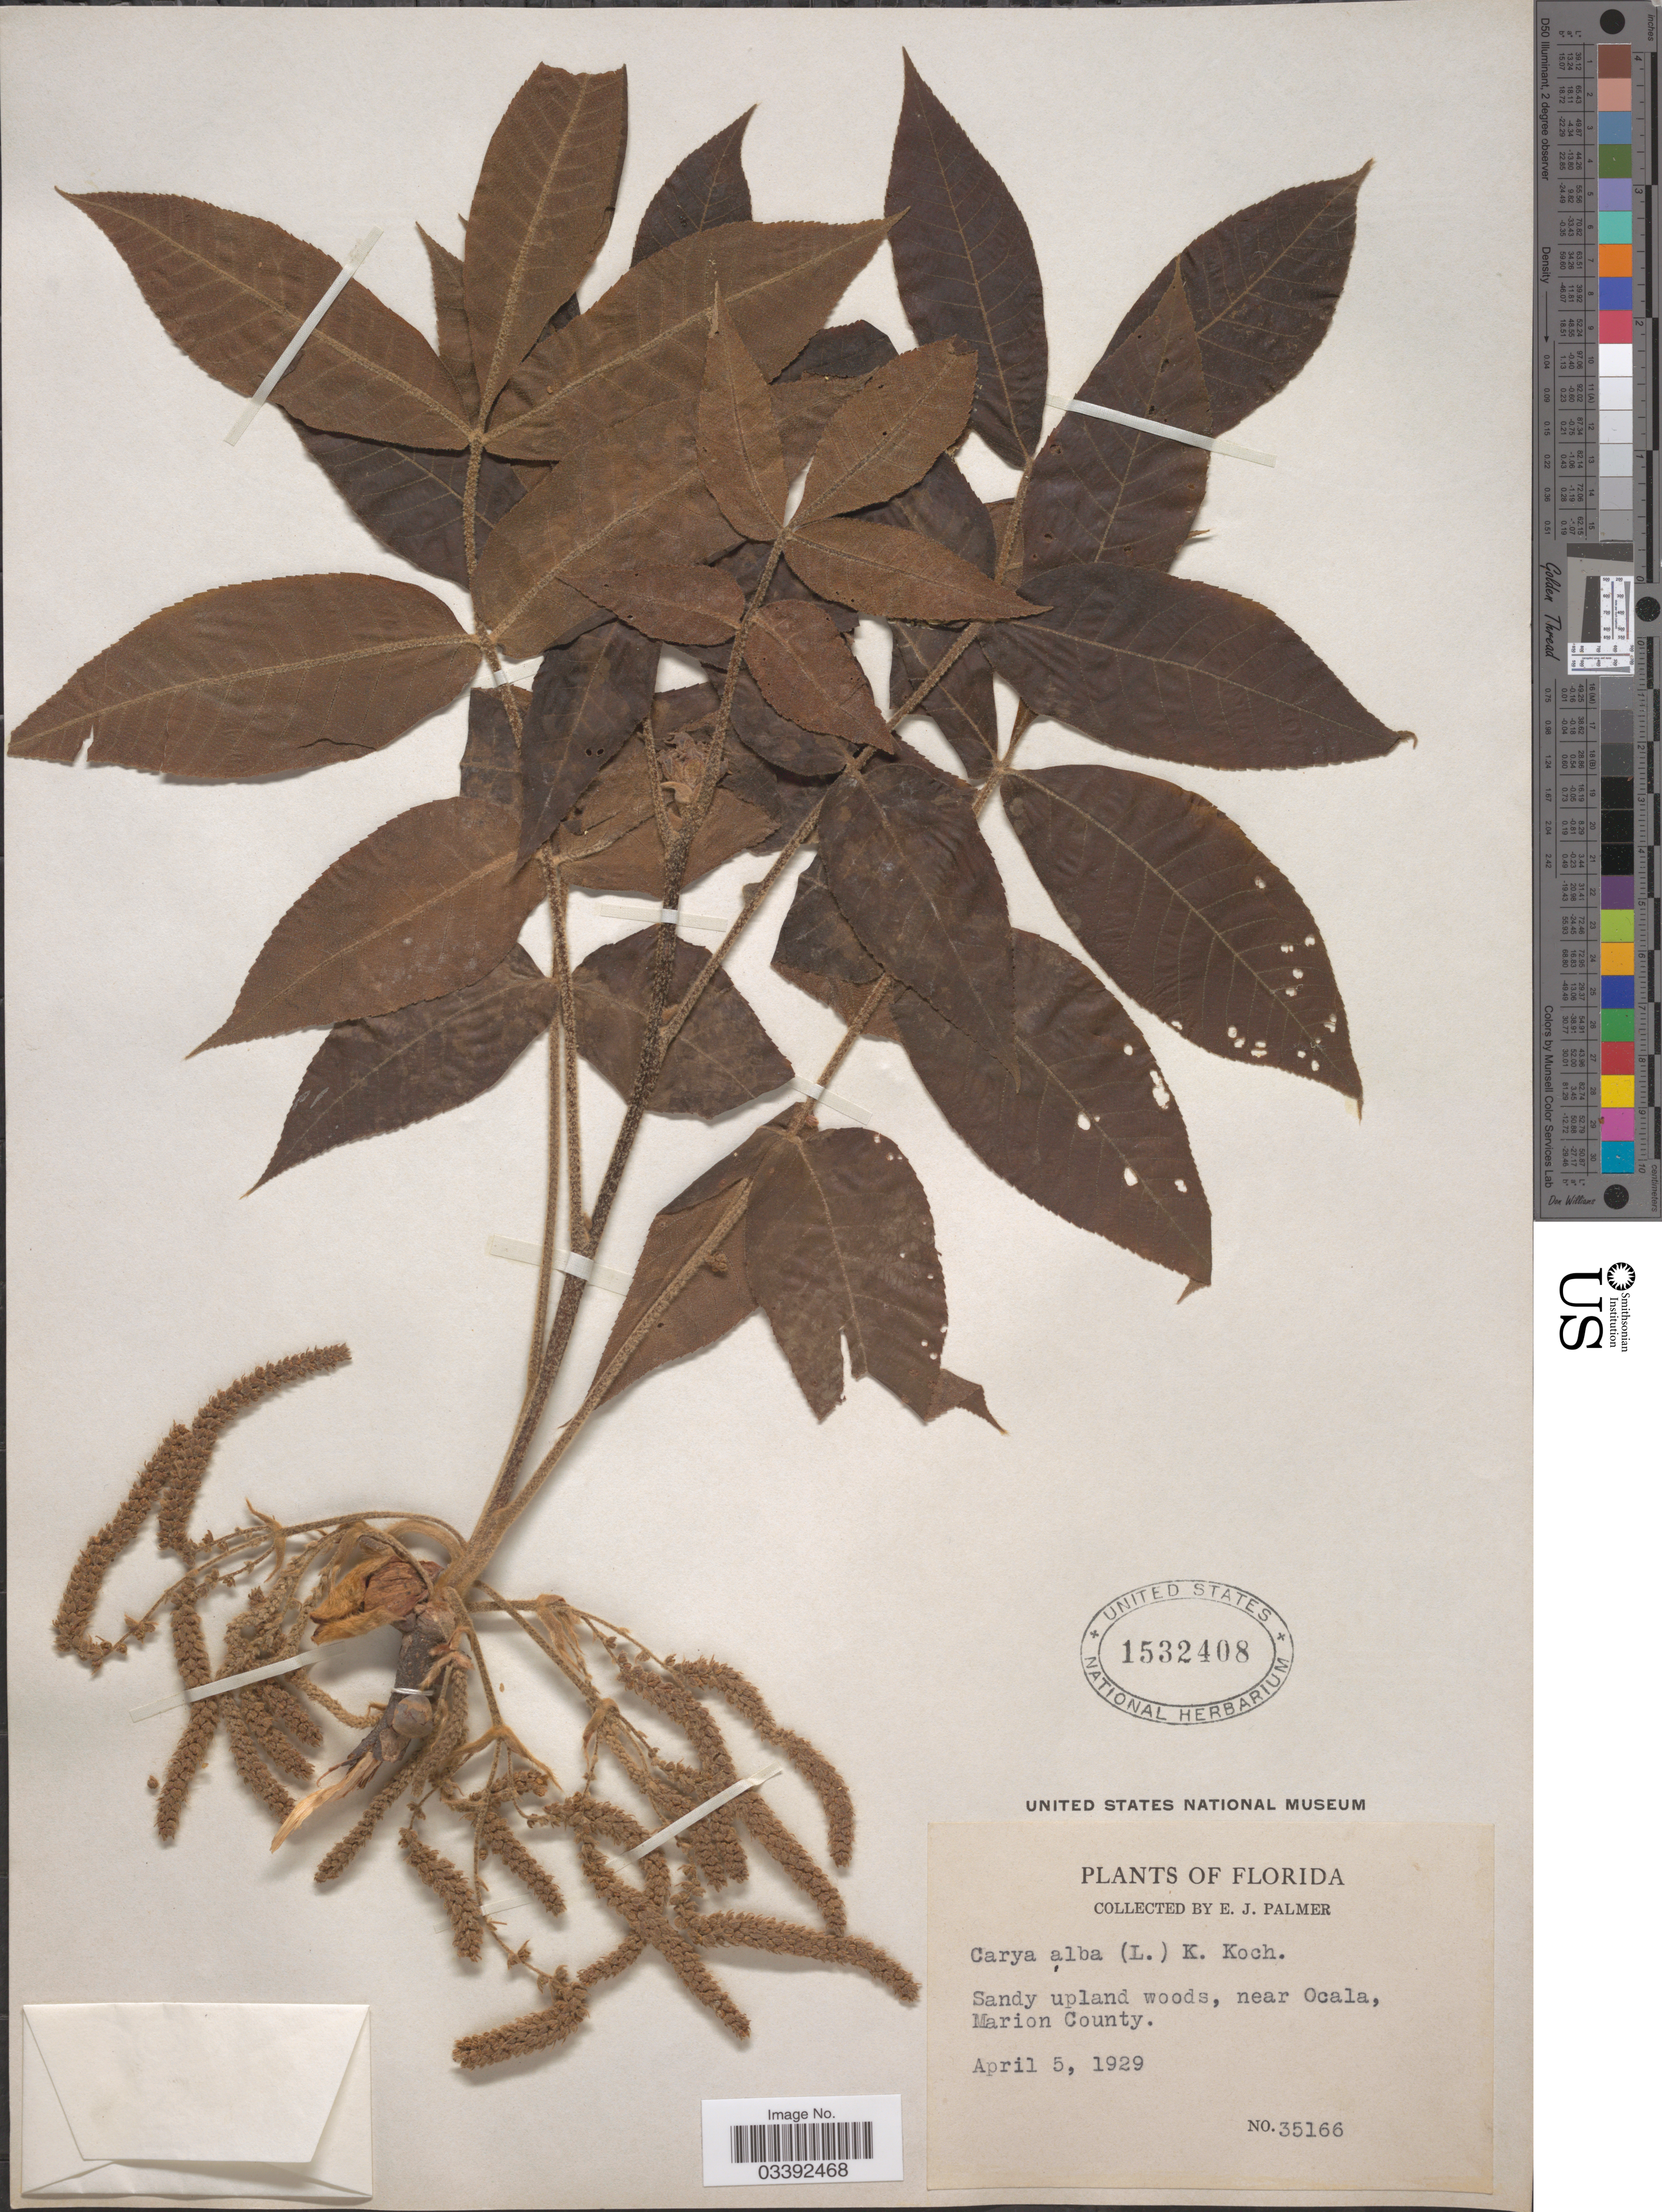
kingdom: Plantae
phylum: Tracheophyta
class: Magnoliopsida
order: Fagales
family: Juglandaceae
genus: Carya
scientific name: Carya tomentosa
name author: (Lam.) Nutt.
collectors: E. J. Palmer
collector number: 35166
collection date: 1929-04-05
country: United States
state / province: Florida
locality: Near Ocala, Marion County.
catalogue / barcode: US 1532408